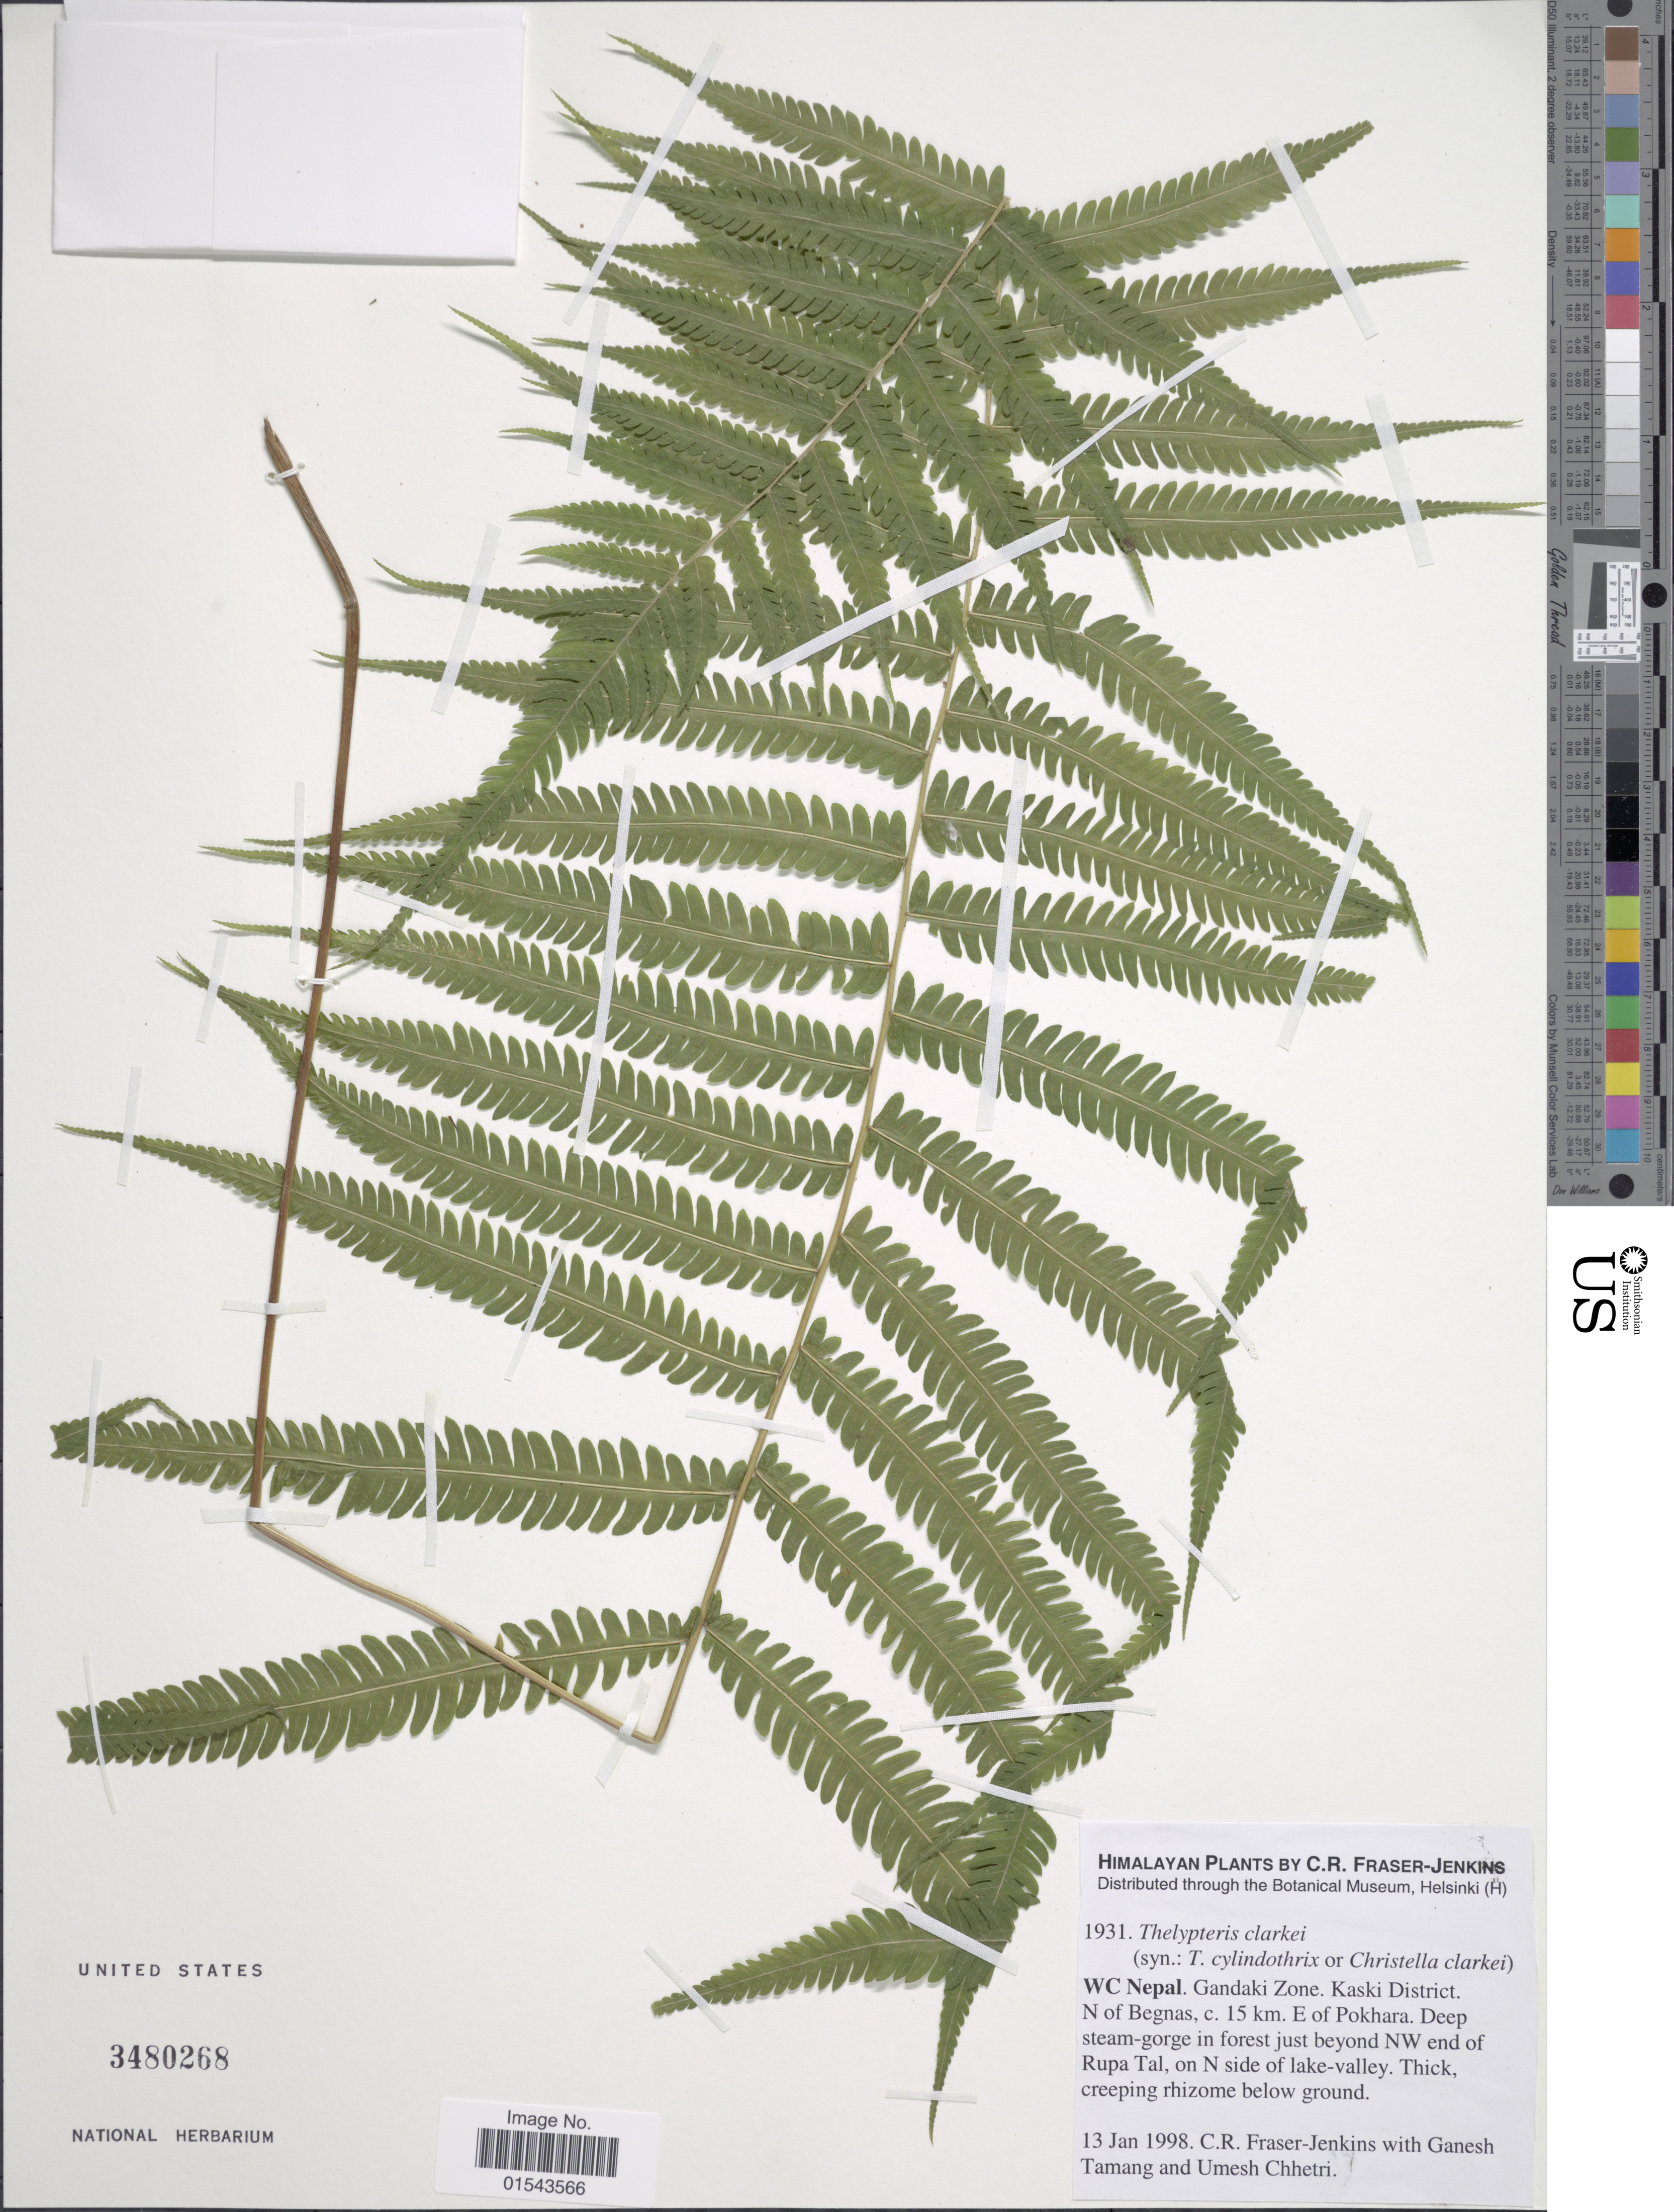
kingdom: Plantae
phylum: Tracheophyta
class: Polypodiopsida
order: Polypodiales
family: Thelypteridaceae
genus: Christella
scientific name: Christella clarkei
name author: (Bedd.) Holttum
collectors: C. R. Fraser-Jenkins, G. Tamang & U. Chhetri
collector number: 1931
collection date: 1998-01-13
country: Nepal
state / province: Gandaki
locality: WC Nepal. Ganadaki Zone. Kaski District. N of Begnas, 15 Km. E of Pokhara. deep steam-gorge in forest just beyond NW of end of Rupa Tal, on N side of lake-valley. Himalaya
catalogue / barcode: US 3480268